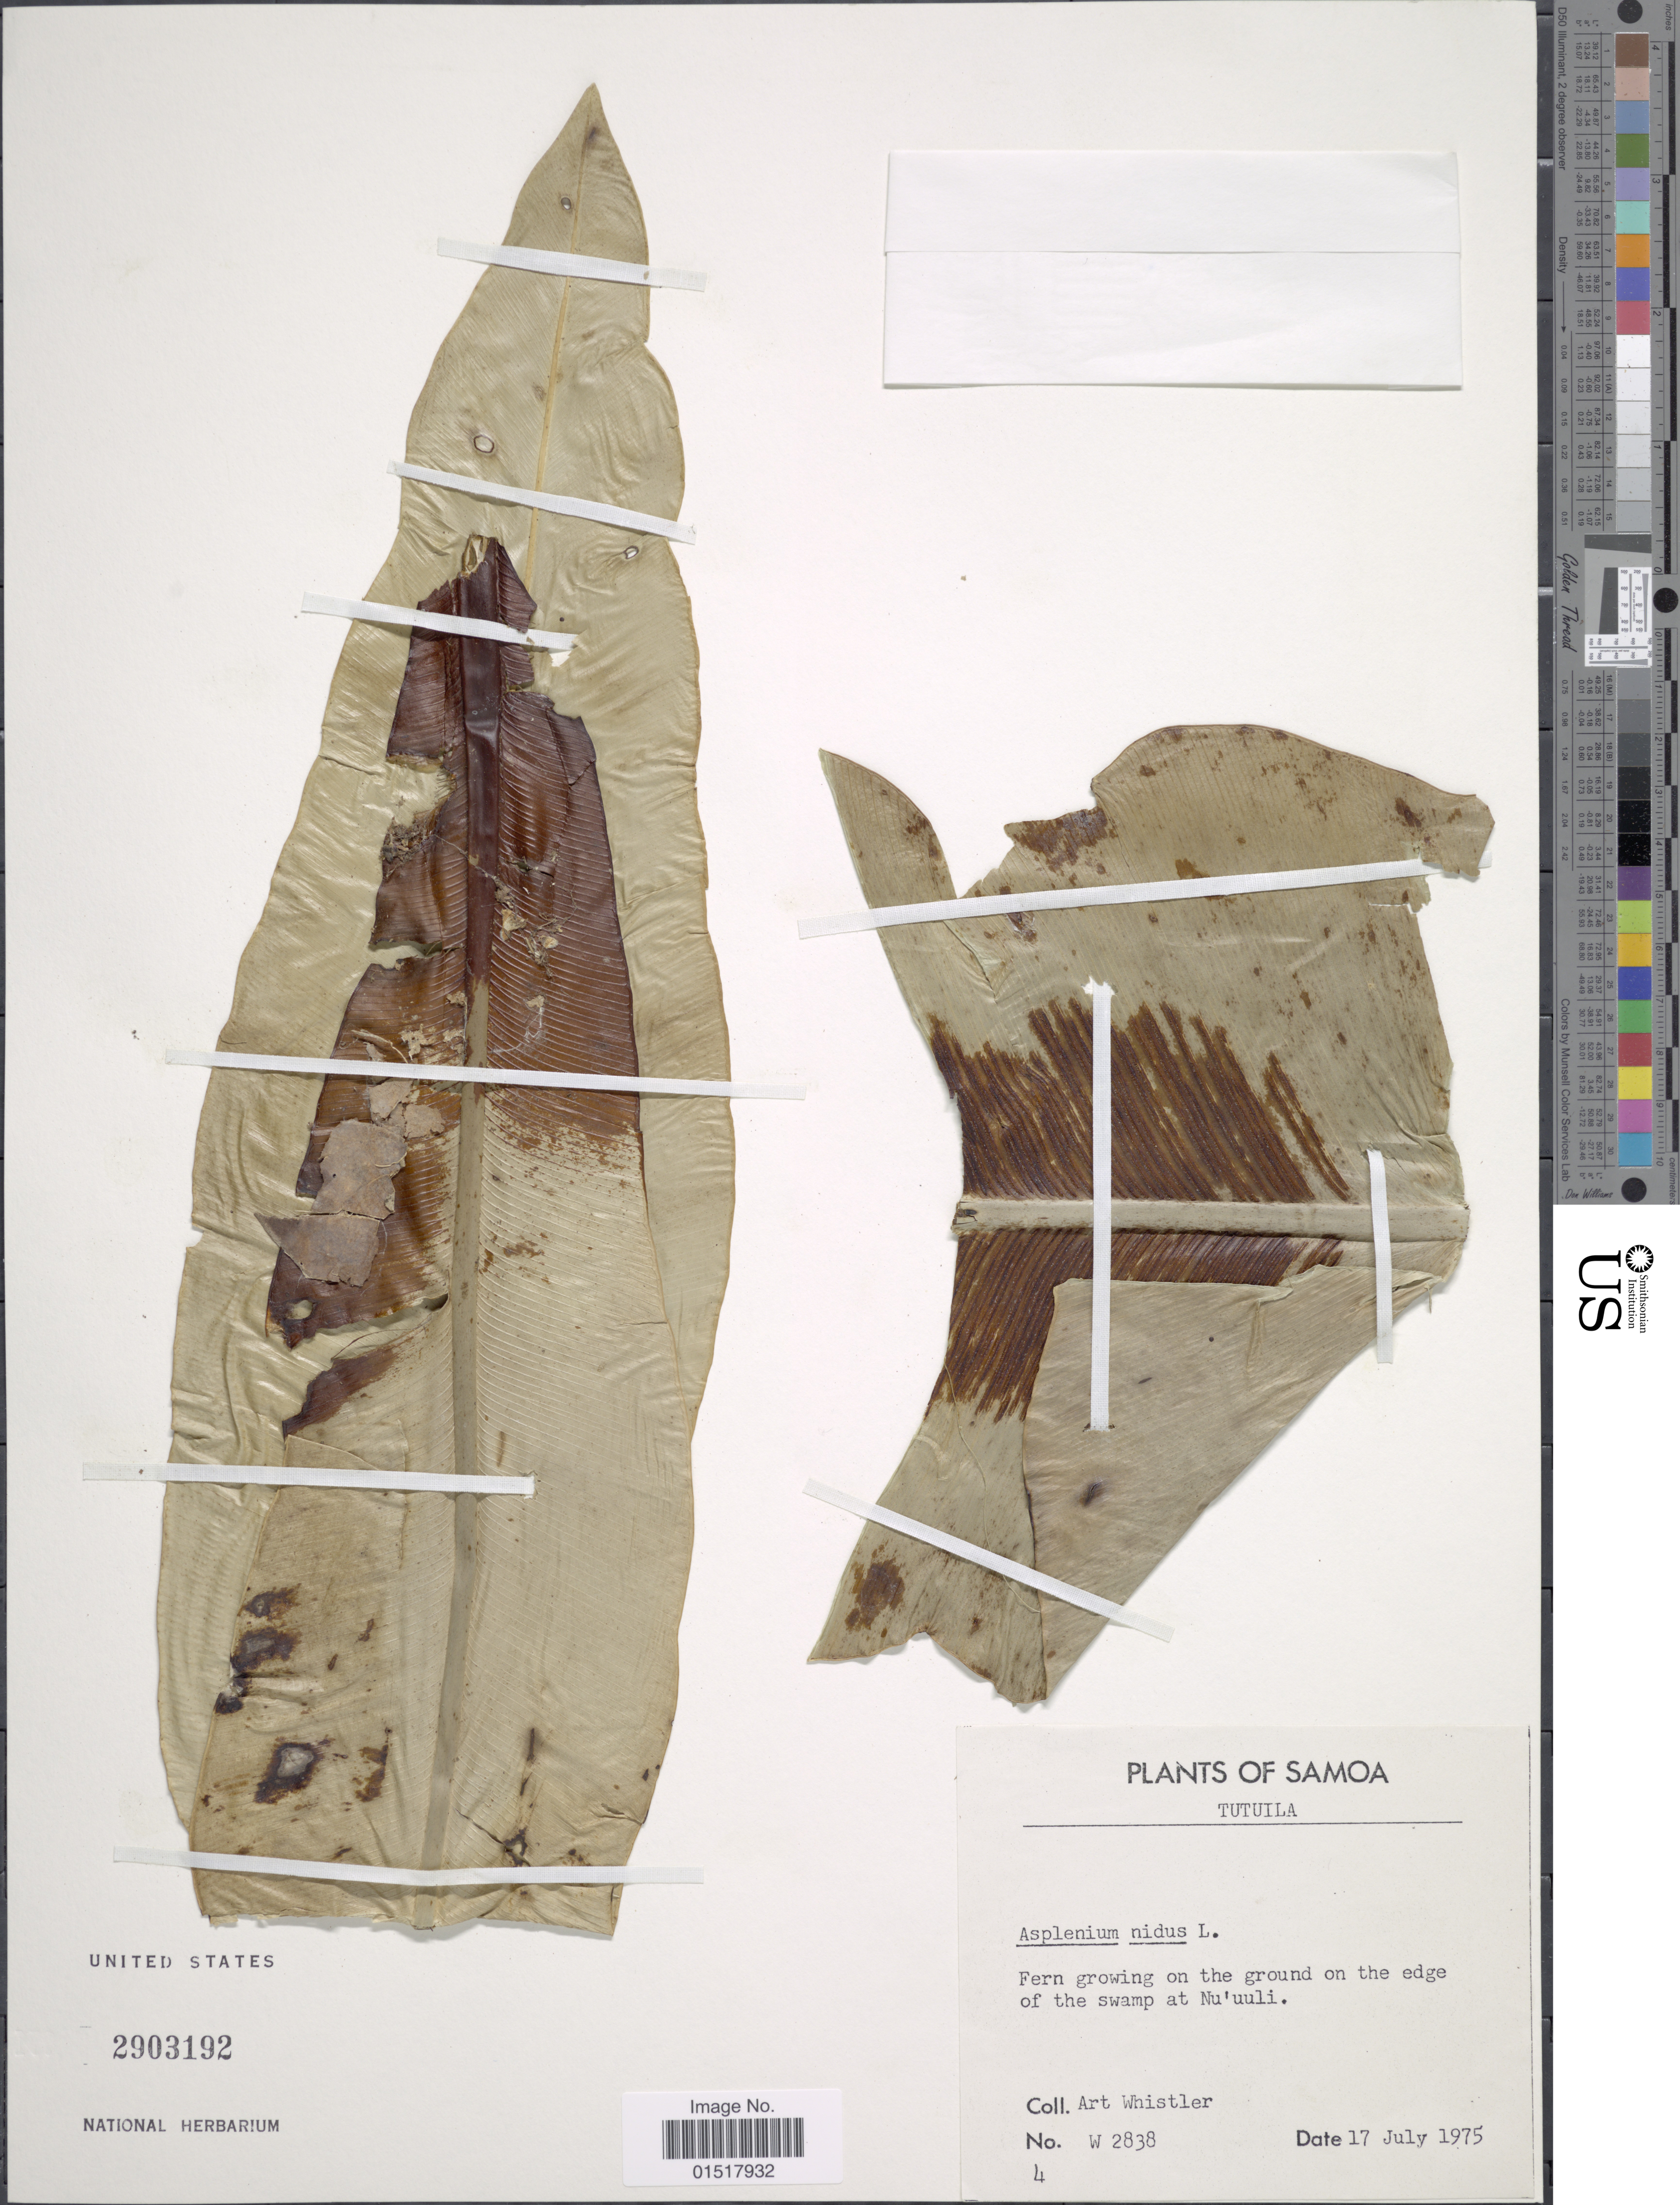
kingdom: Plantae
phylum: Tracheophyta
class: Polypodiopsida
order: Polypodiales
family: Aspleniaceae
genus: Asplenium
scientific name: Asplenium nidus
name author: L.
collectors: A. Whistler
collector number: W 2838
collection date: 1975-07-17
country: American Samoa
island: Tutuila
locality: Tutuila. Fern growing on the ground on the edge of the swamp at Nu'uuli.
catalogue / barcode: US 2903192